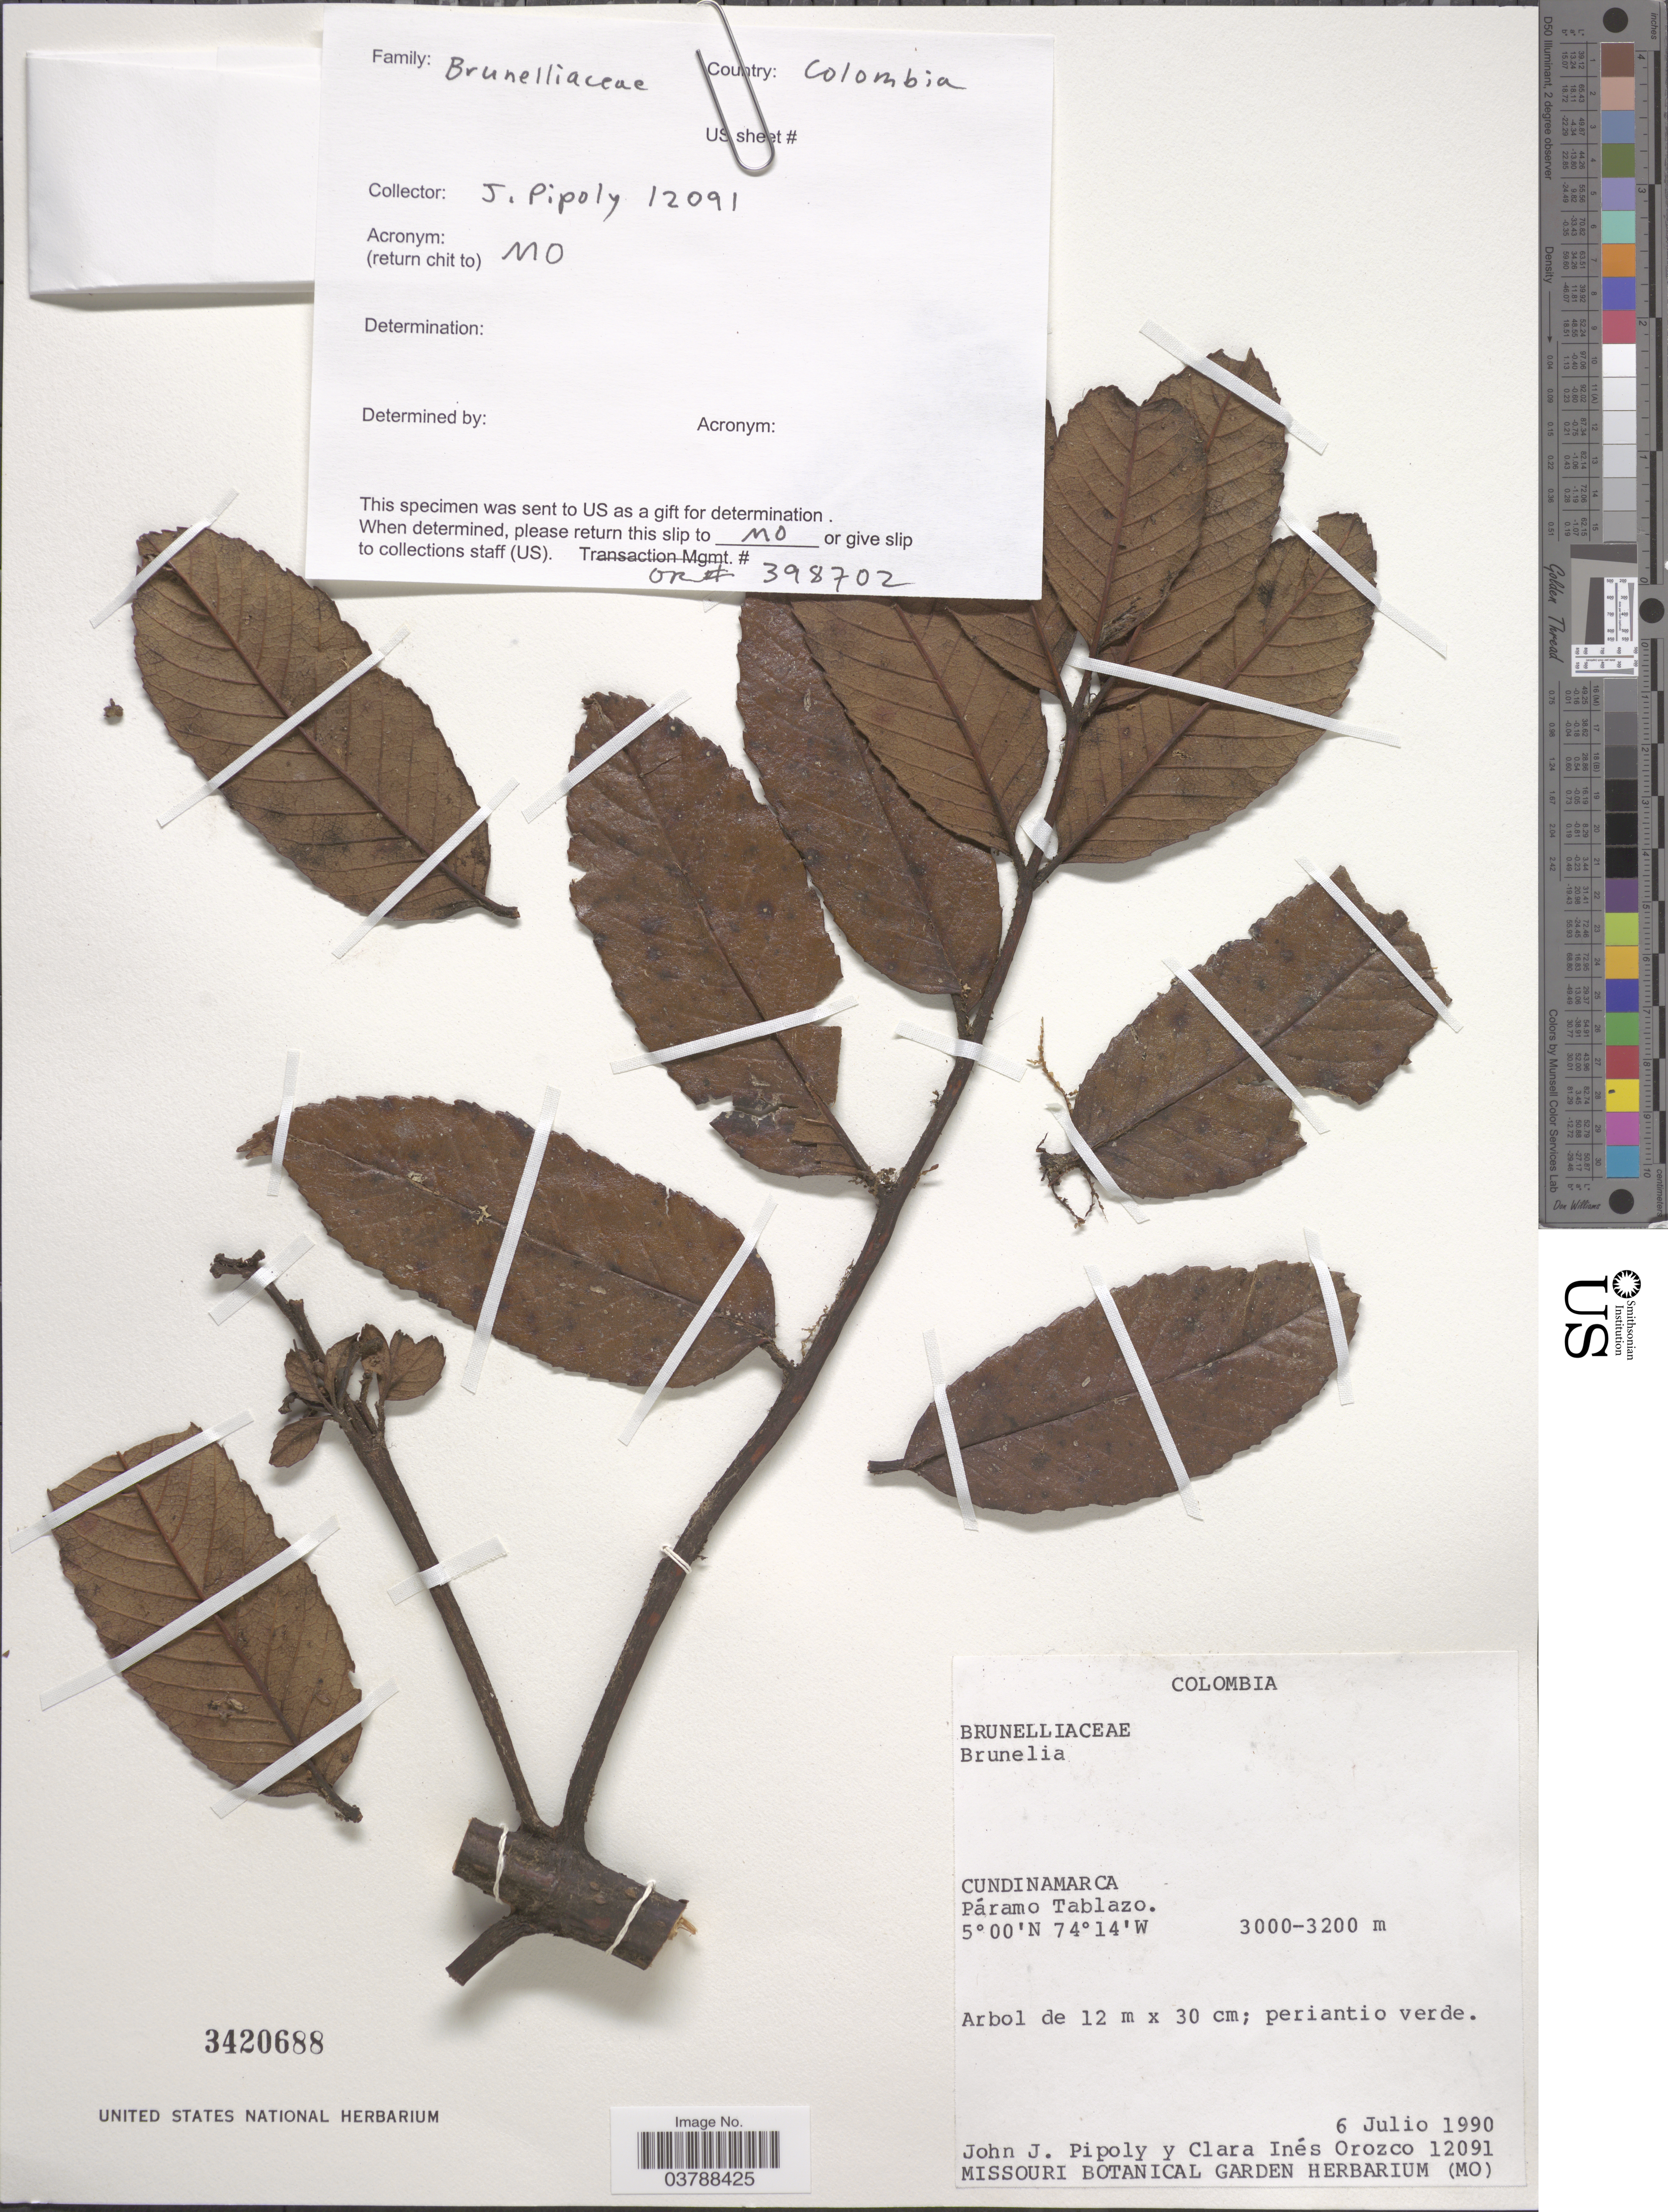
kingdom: Plantae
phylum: Tracheophyta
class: Magnoliopsida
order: Oxalidales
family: Brunelliaceae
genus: Brunellia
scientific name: Brunellia sp.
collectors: J. J. Pipoly & C. I. Orozco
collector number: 12091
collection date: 1990-07-06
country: Colombia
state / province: Cundinamarca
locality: Páramo Tablazo.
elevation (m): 3000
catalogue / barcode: US 3420688